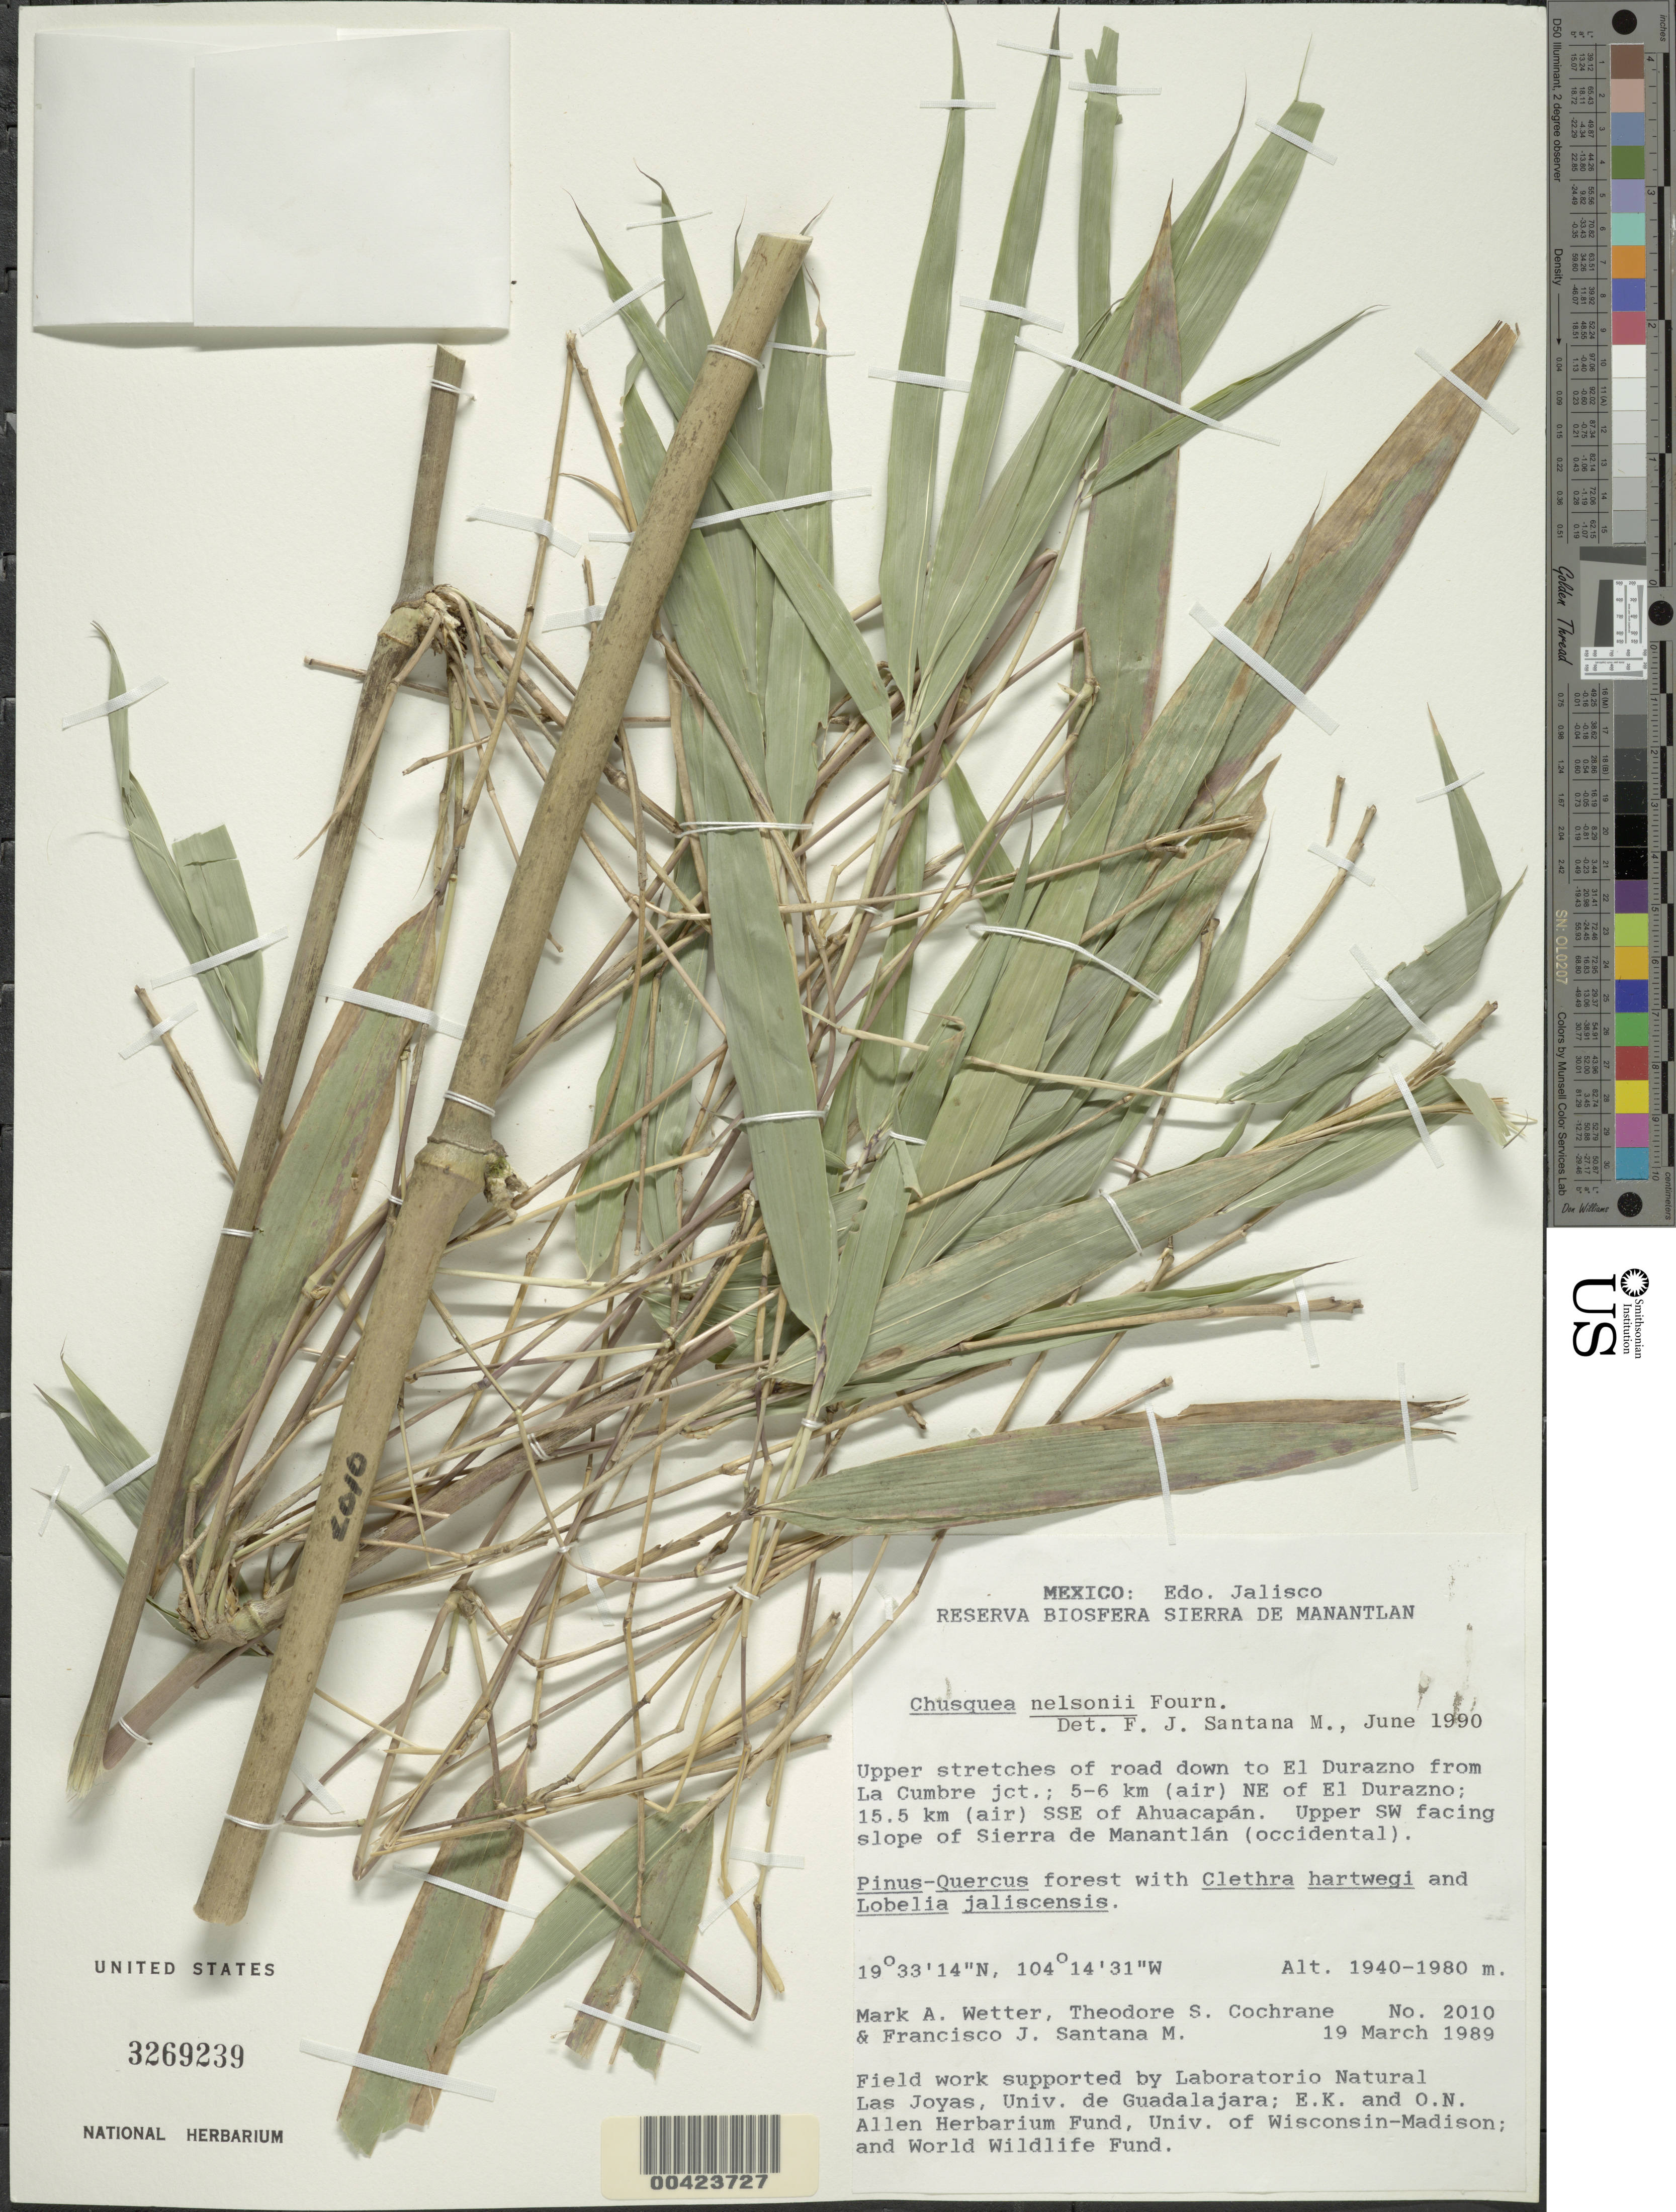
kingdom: Plantae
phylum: Tracheophyta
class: Liliopsida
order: Poales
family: Poaceae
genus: Chusquea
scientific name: Chusquea nelsonii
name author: Scribn. & J.G. Sm.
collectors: M. Wetter, T. Cochrane & F. J. Santana M.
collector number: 20101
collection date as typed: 19 Mar 1989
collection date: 1989-03-19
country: Mexico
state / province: Jalisco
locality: Rd to El Durazno from La Cumbre jct; 5-6 km (air) NE of El Durazno; 15.5 km (air) SSE of Ahuacapan. SW slope of Sierra Manantlan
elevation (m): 1940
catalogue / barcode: US 3269239